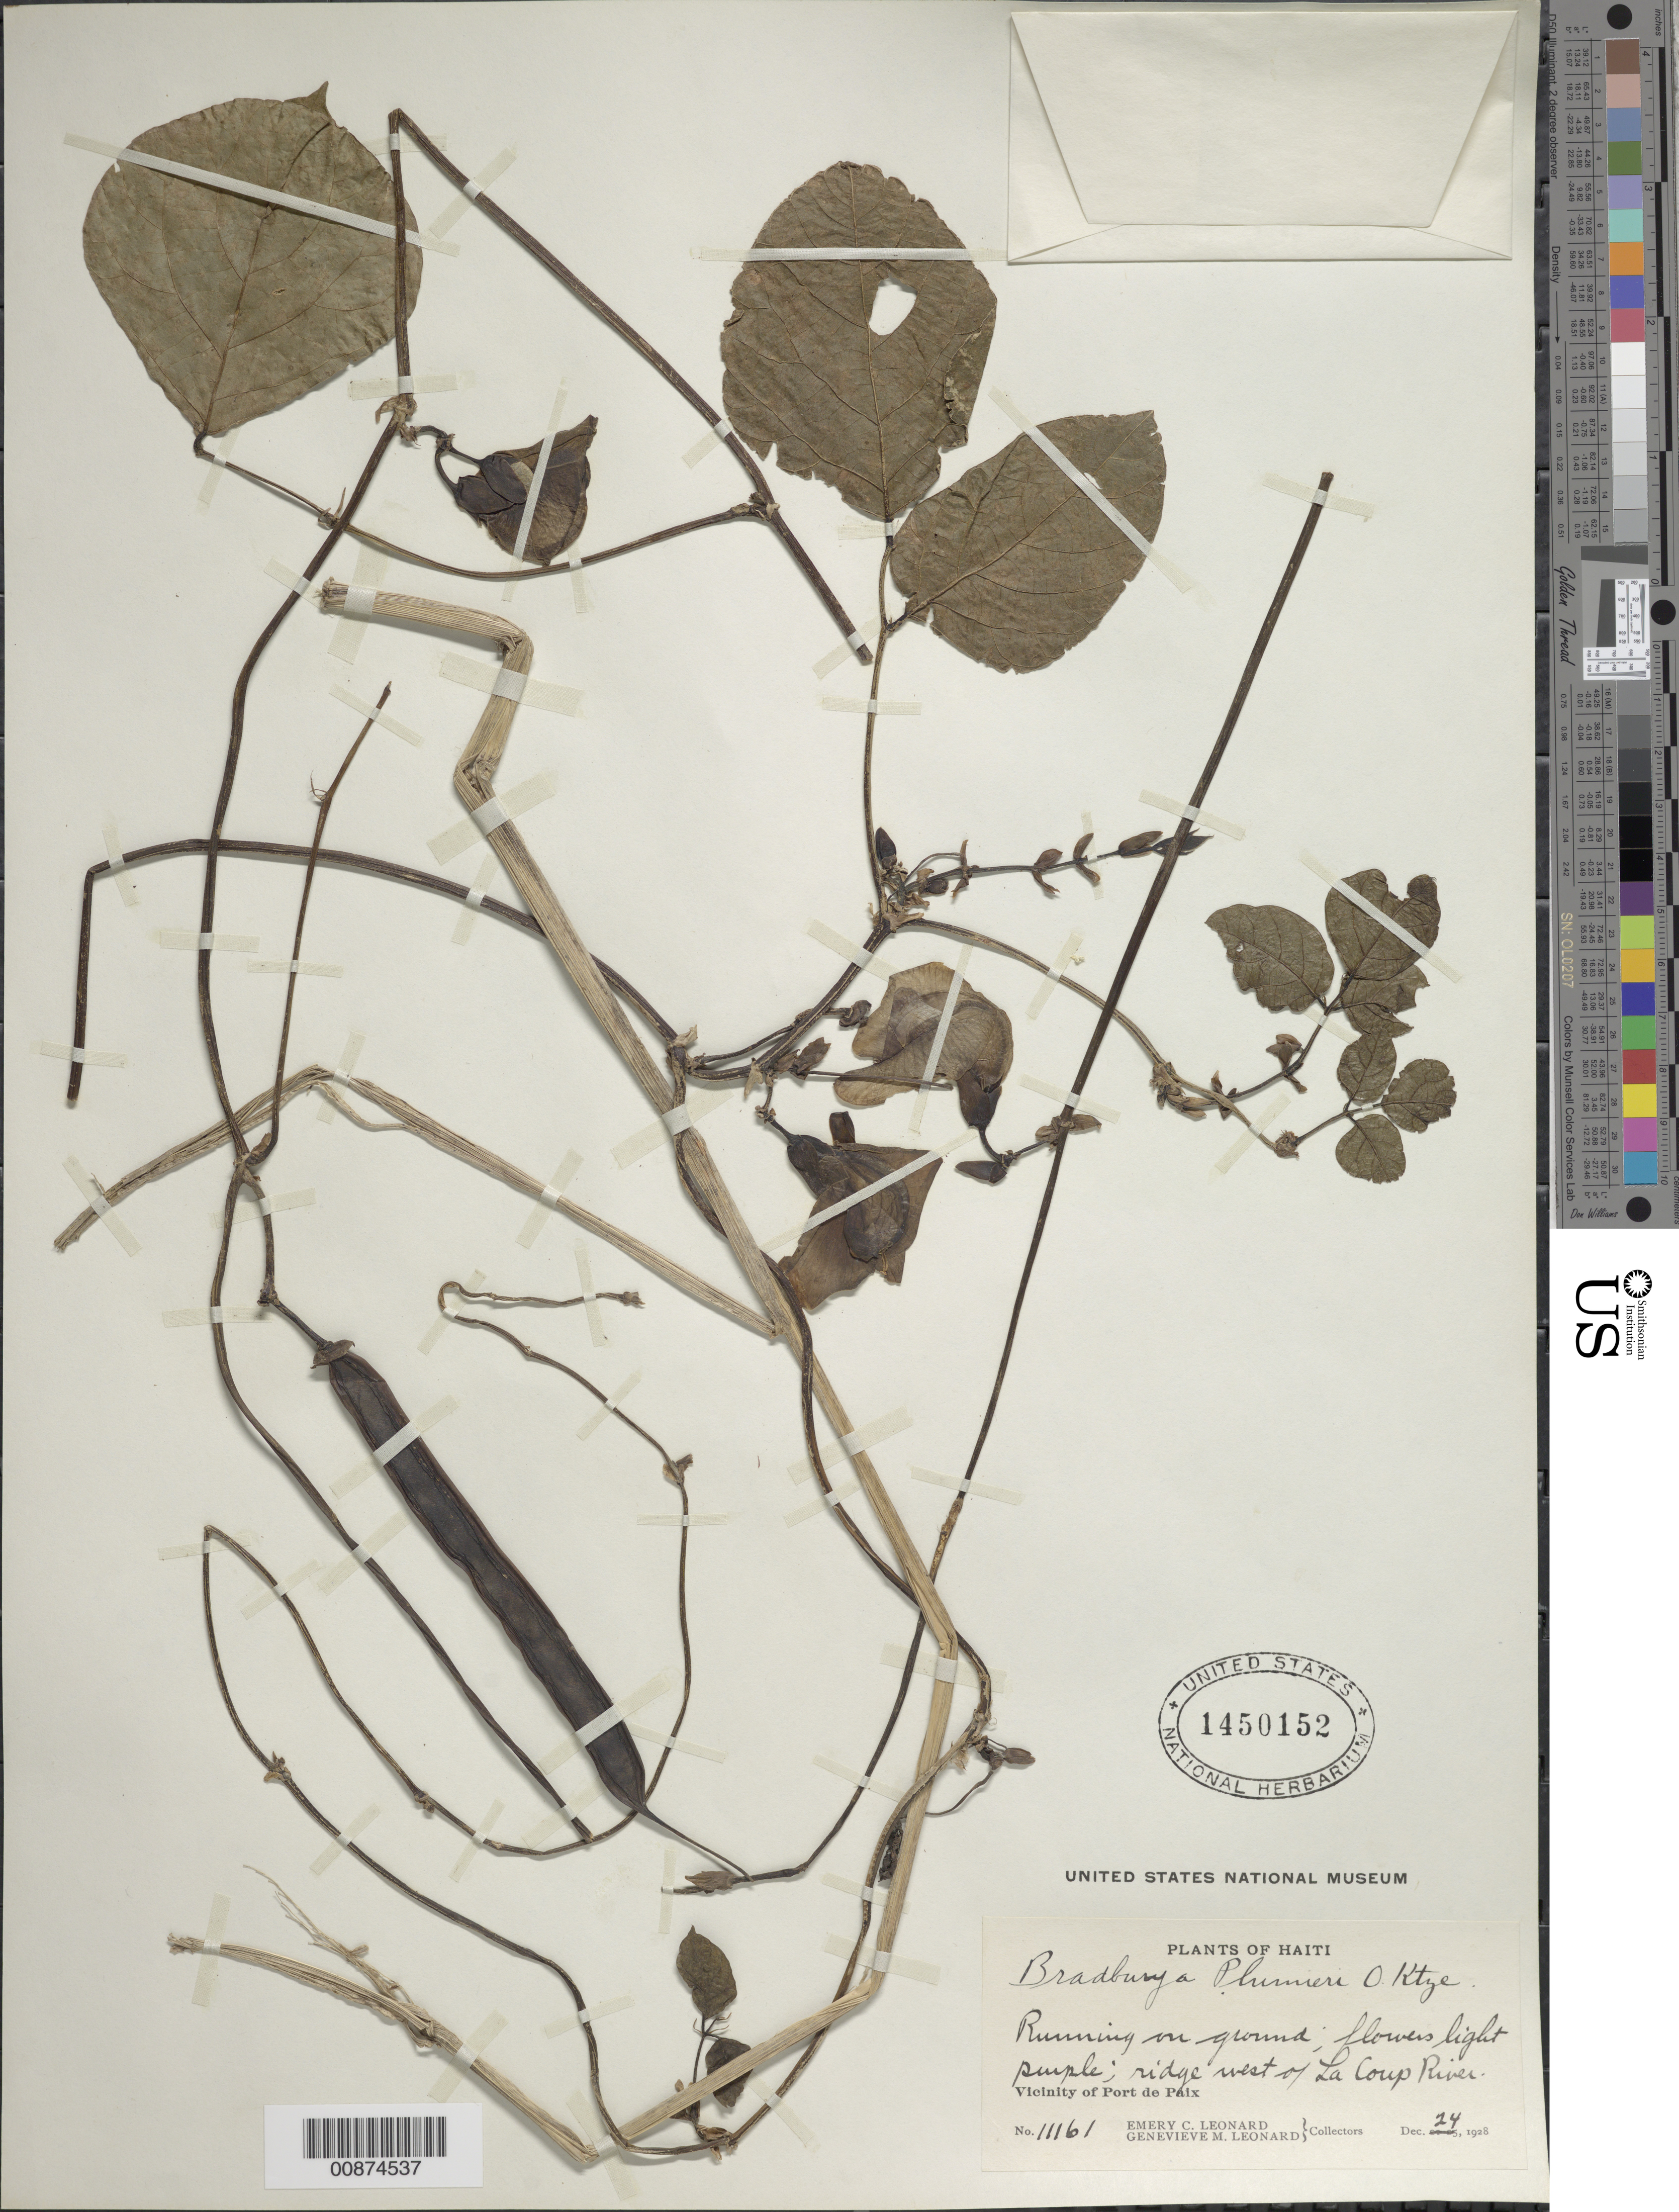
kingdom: Plantae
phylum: Tracheophyta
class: Magnoliopsida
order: Fabales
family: Fabaceae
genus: Centrosema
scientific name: Centrosema plumieri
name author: (Turpin ex Pers.) Benth.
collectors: E. C. Leonard & G. M. Leonard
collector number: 11161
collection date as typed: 24 Dec 1928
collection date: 1928-12-24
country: Haiti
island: Hispaniola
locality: Vicinity of Port de paix. Ridge west of La Coup River.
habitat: Running on ground; ridge.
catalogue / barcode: US 1450152